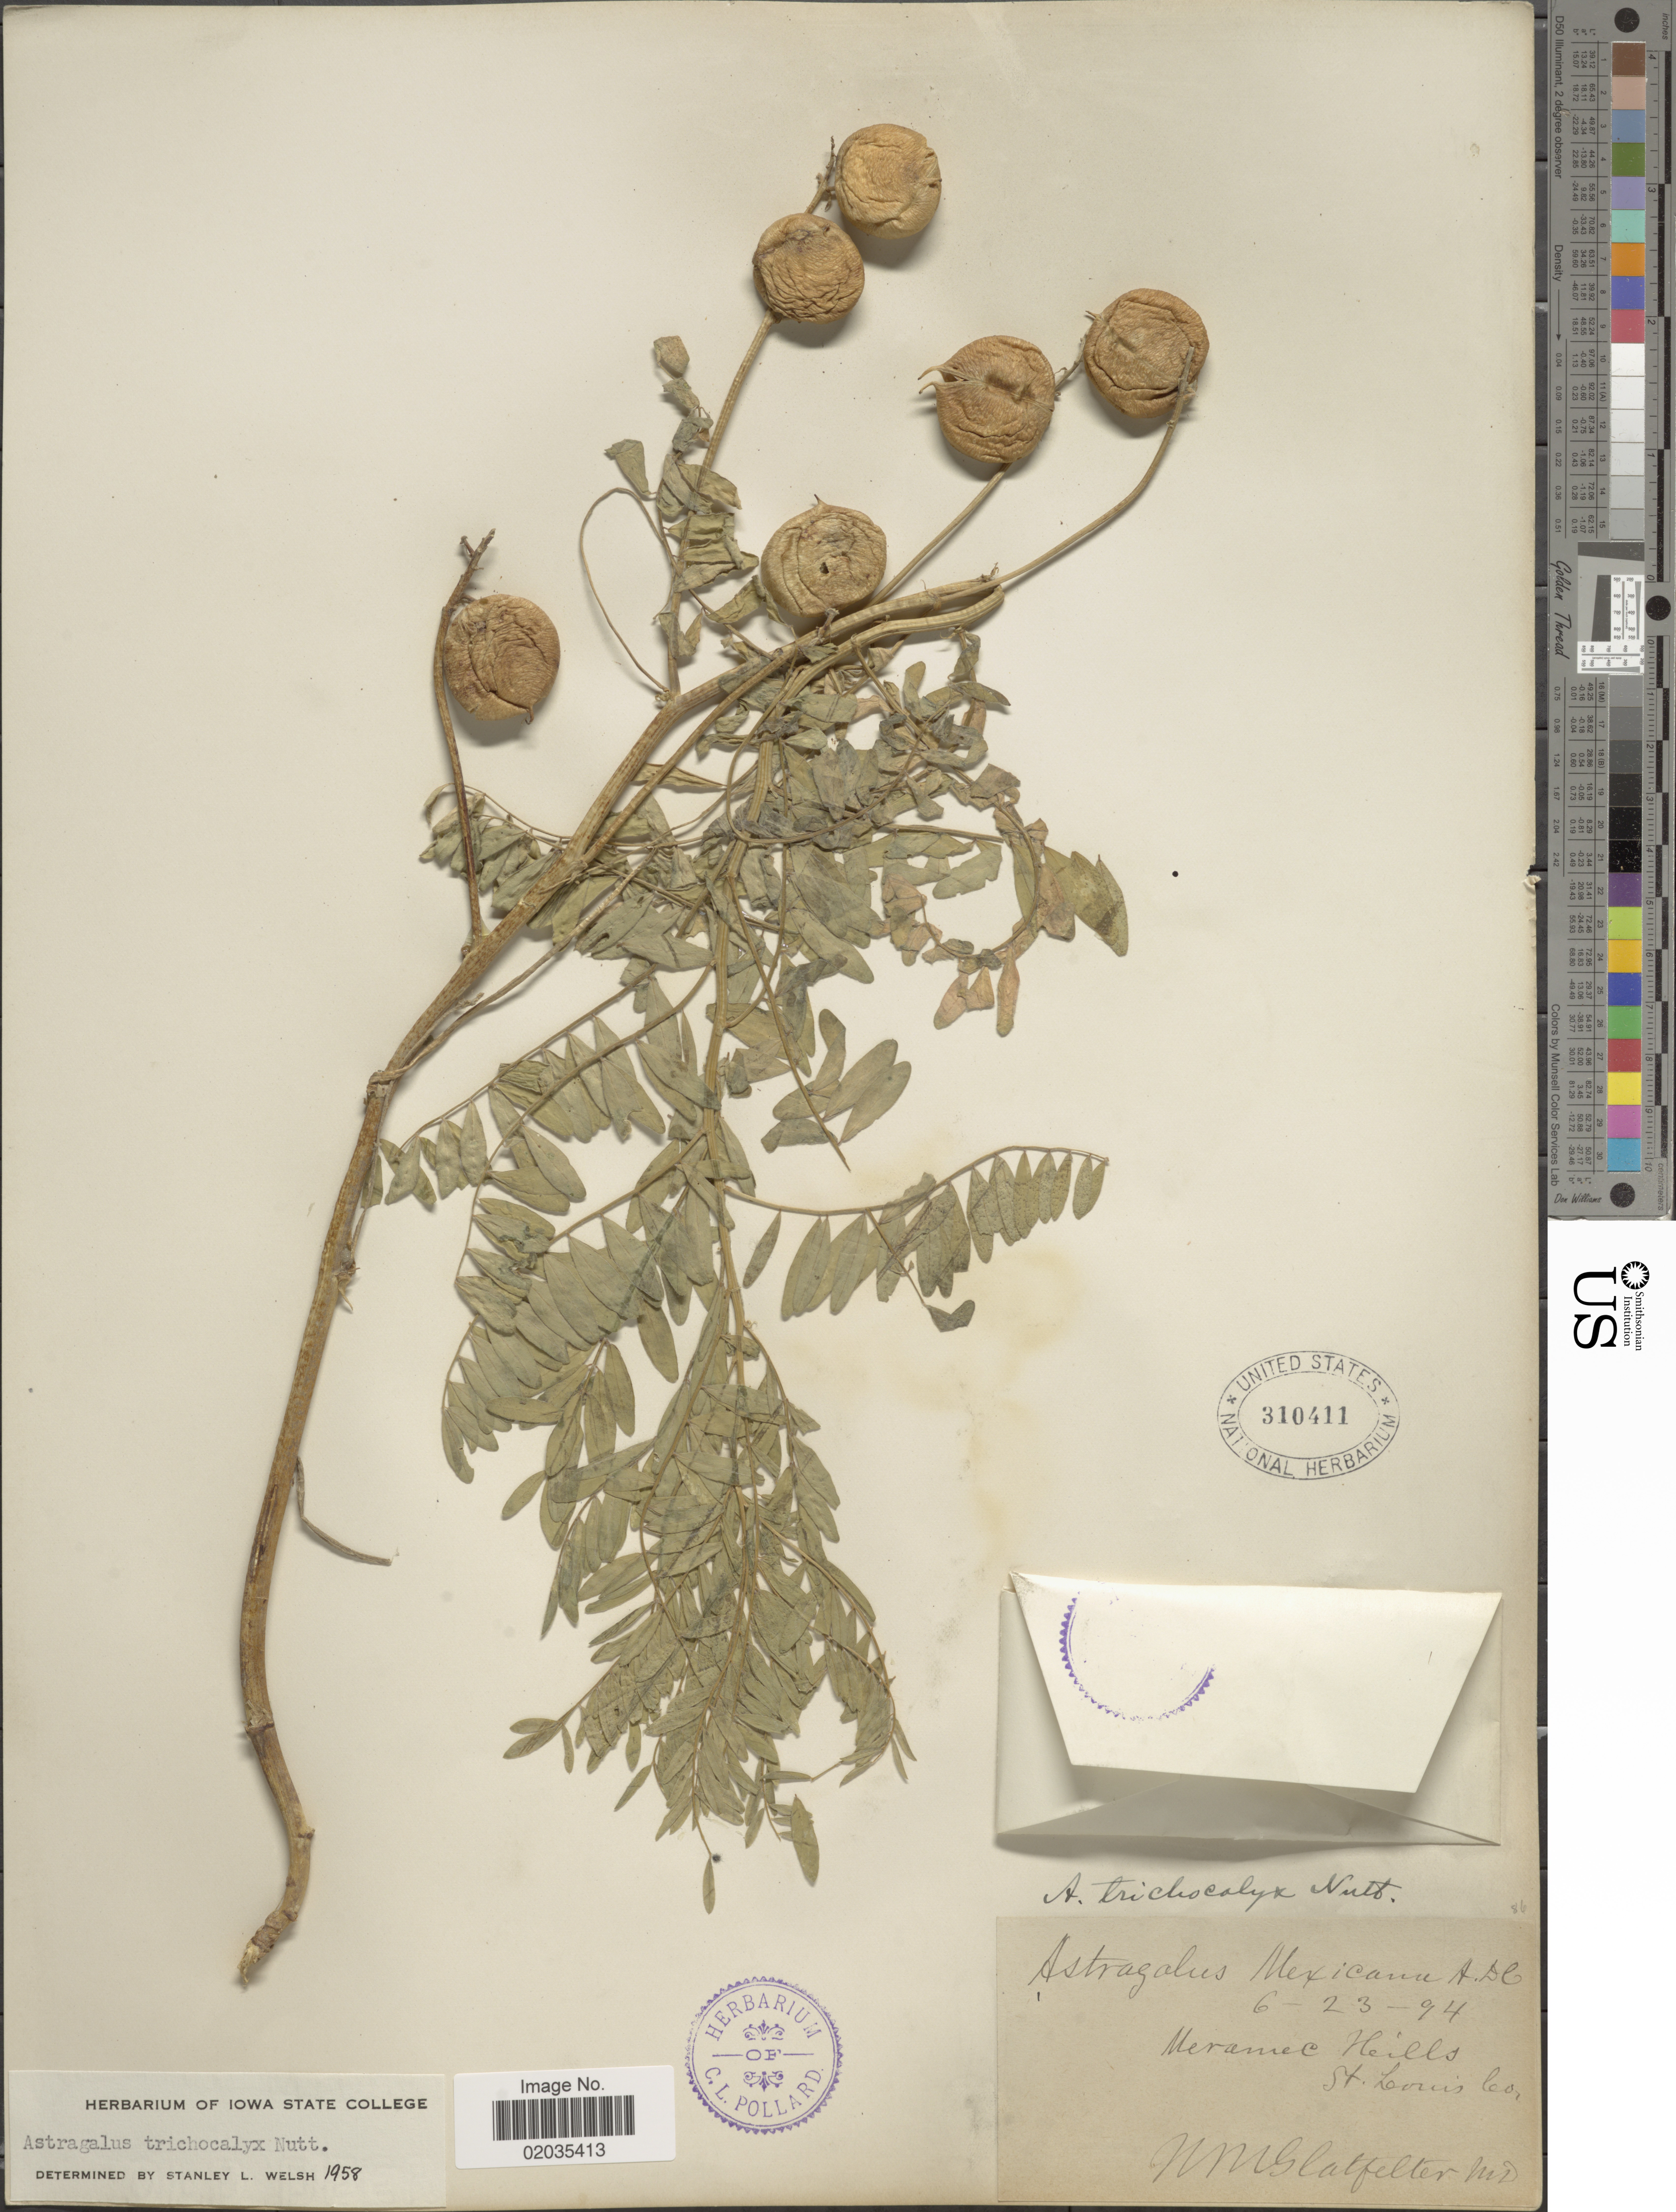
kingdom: Plantae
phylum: Tracheophyta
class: Magnoliopsida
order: Fabales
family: Fabaceae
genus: Astragalus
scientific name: Astragalus trichocalyx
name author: Nutt. ex Torr. & A. Gray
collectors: N. M. Glatfelter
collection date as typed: Transcribed d/m/y: 23/6/94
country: United States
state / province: Missouri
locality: Meramec Hills, St. Louis Co.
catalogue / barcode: US 310411